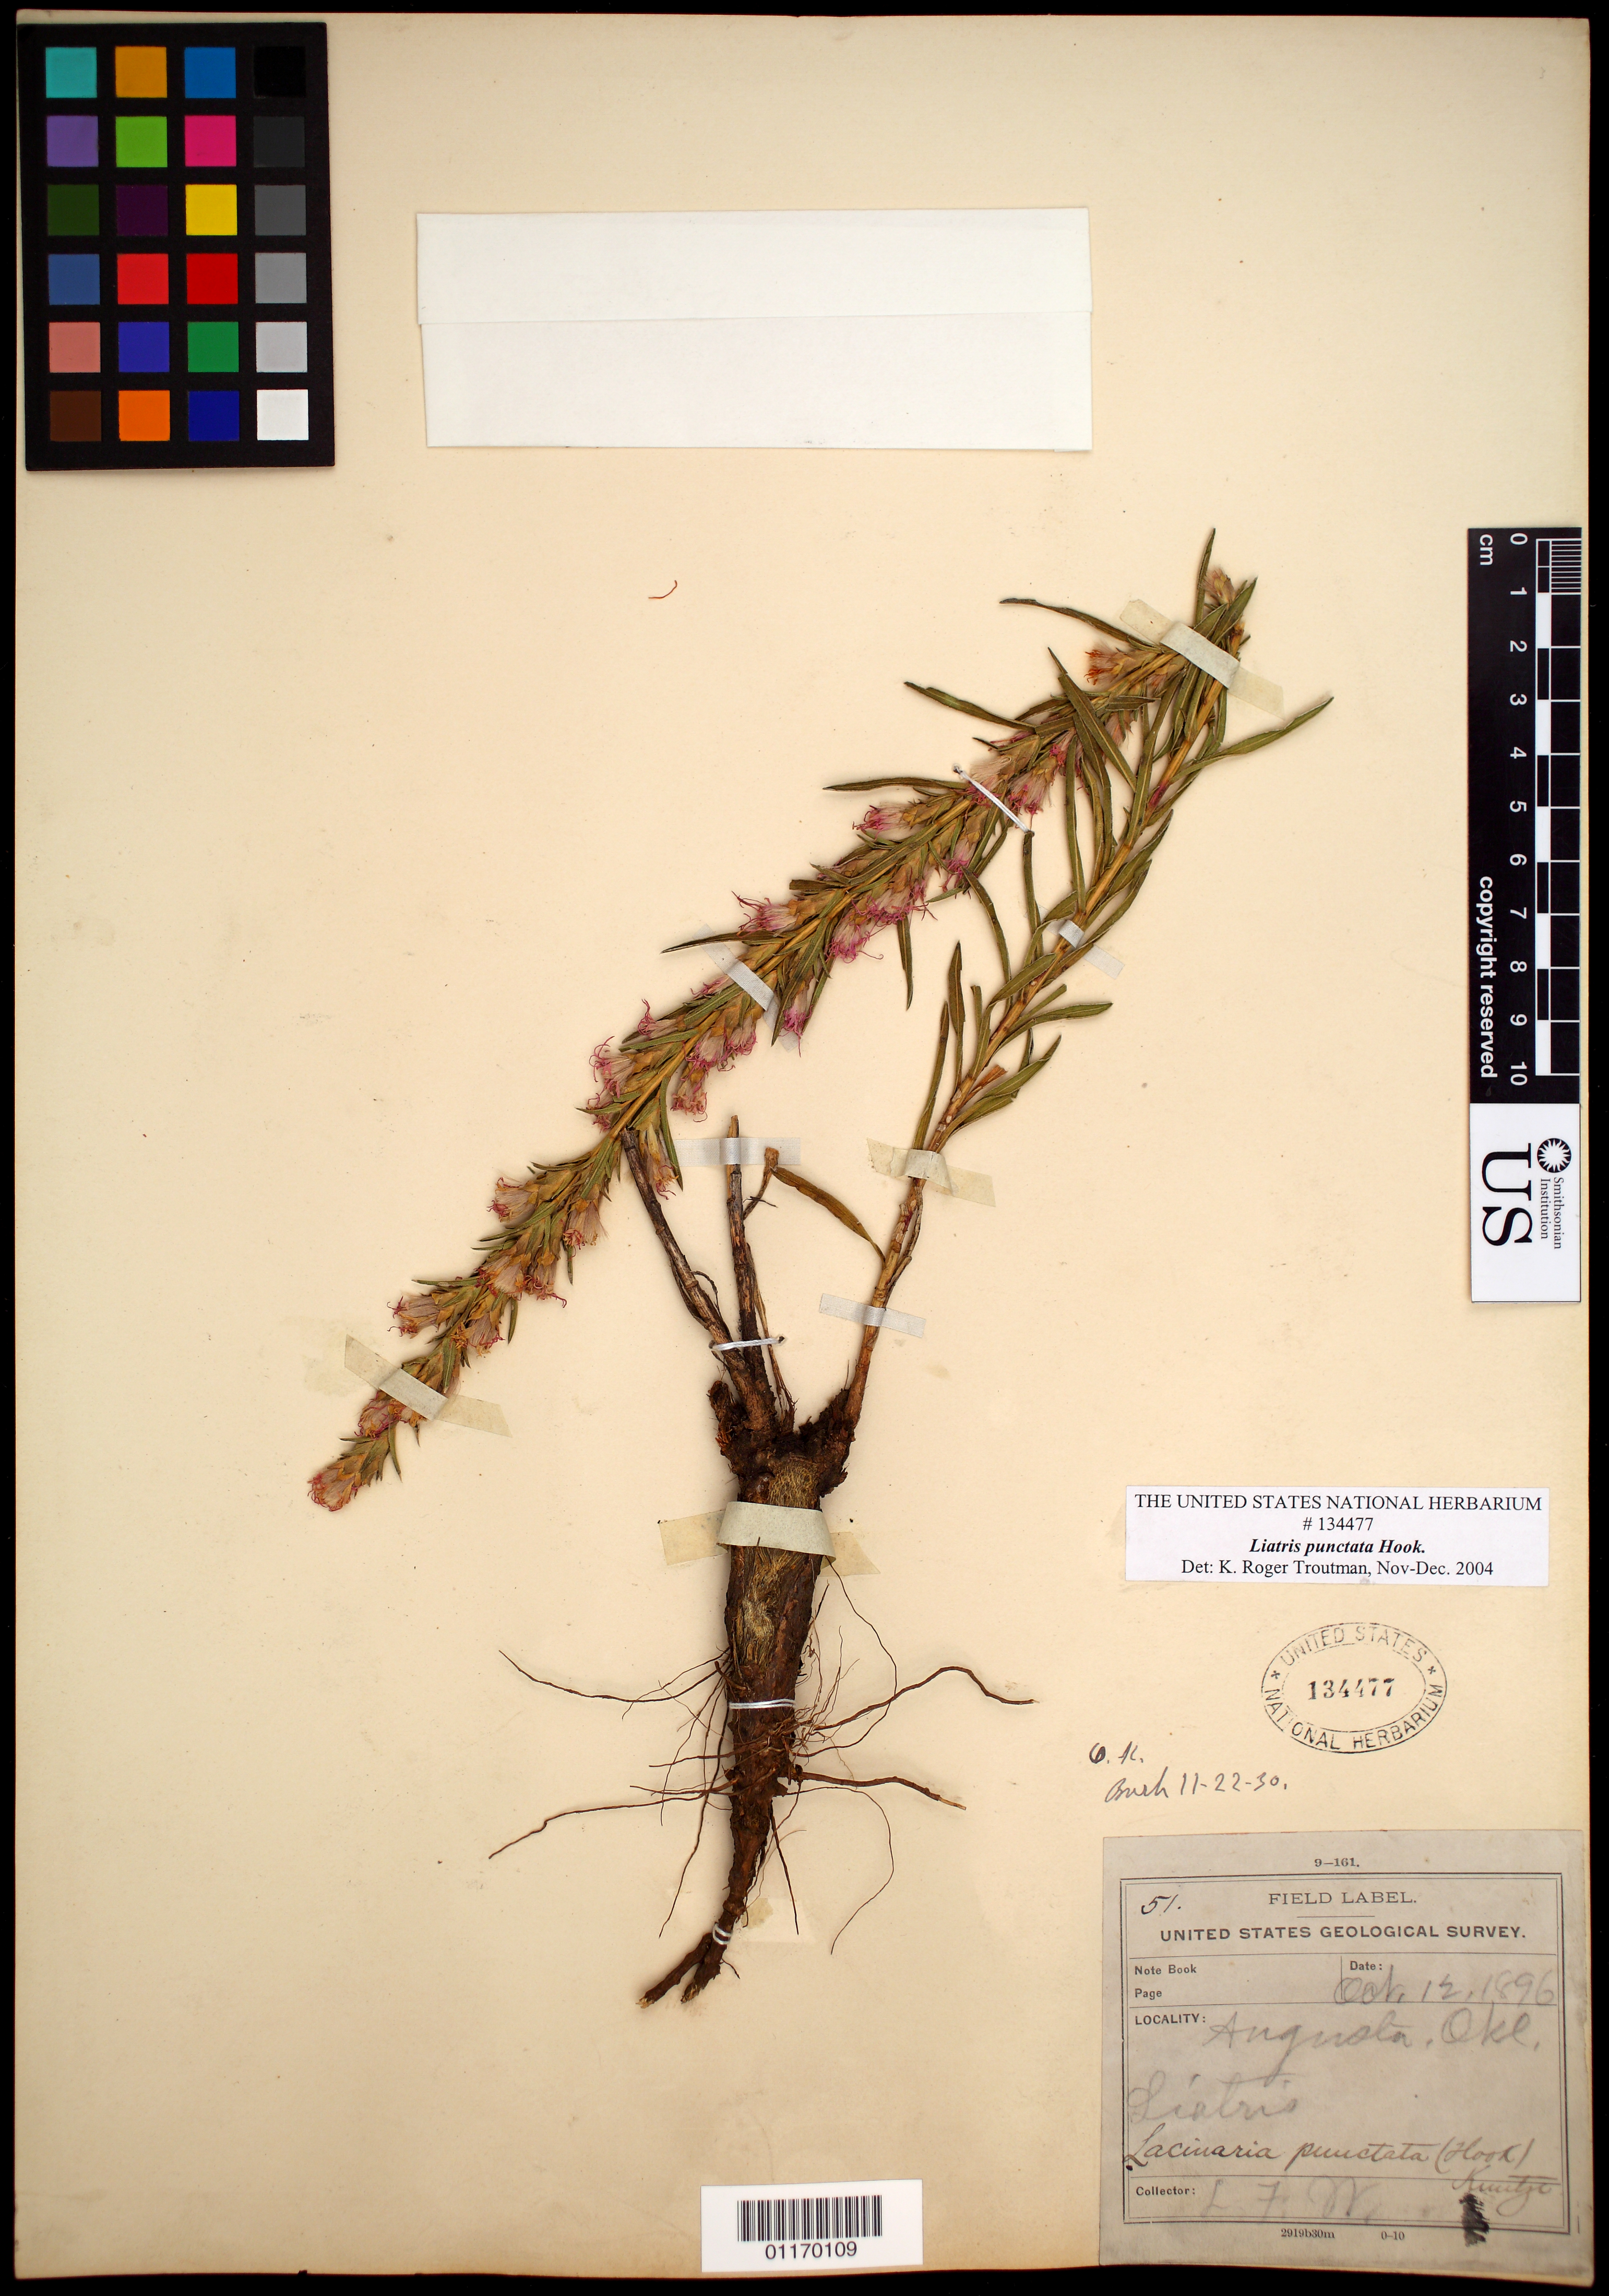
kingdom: Plantae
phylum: Tracheophyta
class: Magnoliopsida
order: Asterales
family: Asteraceae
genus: Liatris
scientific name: Liatris punctata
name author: Hook.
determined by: Troutman, K. Roger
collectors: L. F. Ward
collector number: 51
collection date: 1896-10-12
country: United States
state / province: Oklahoma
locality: Augusta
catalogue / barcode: US 134477